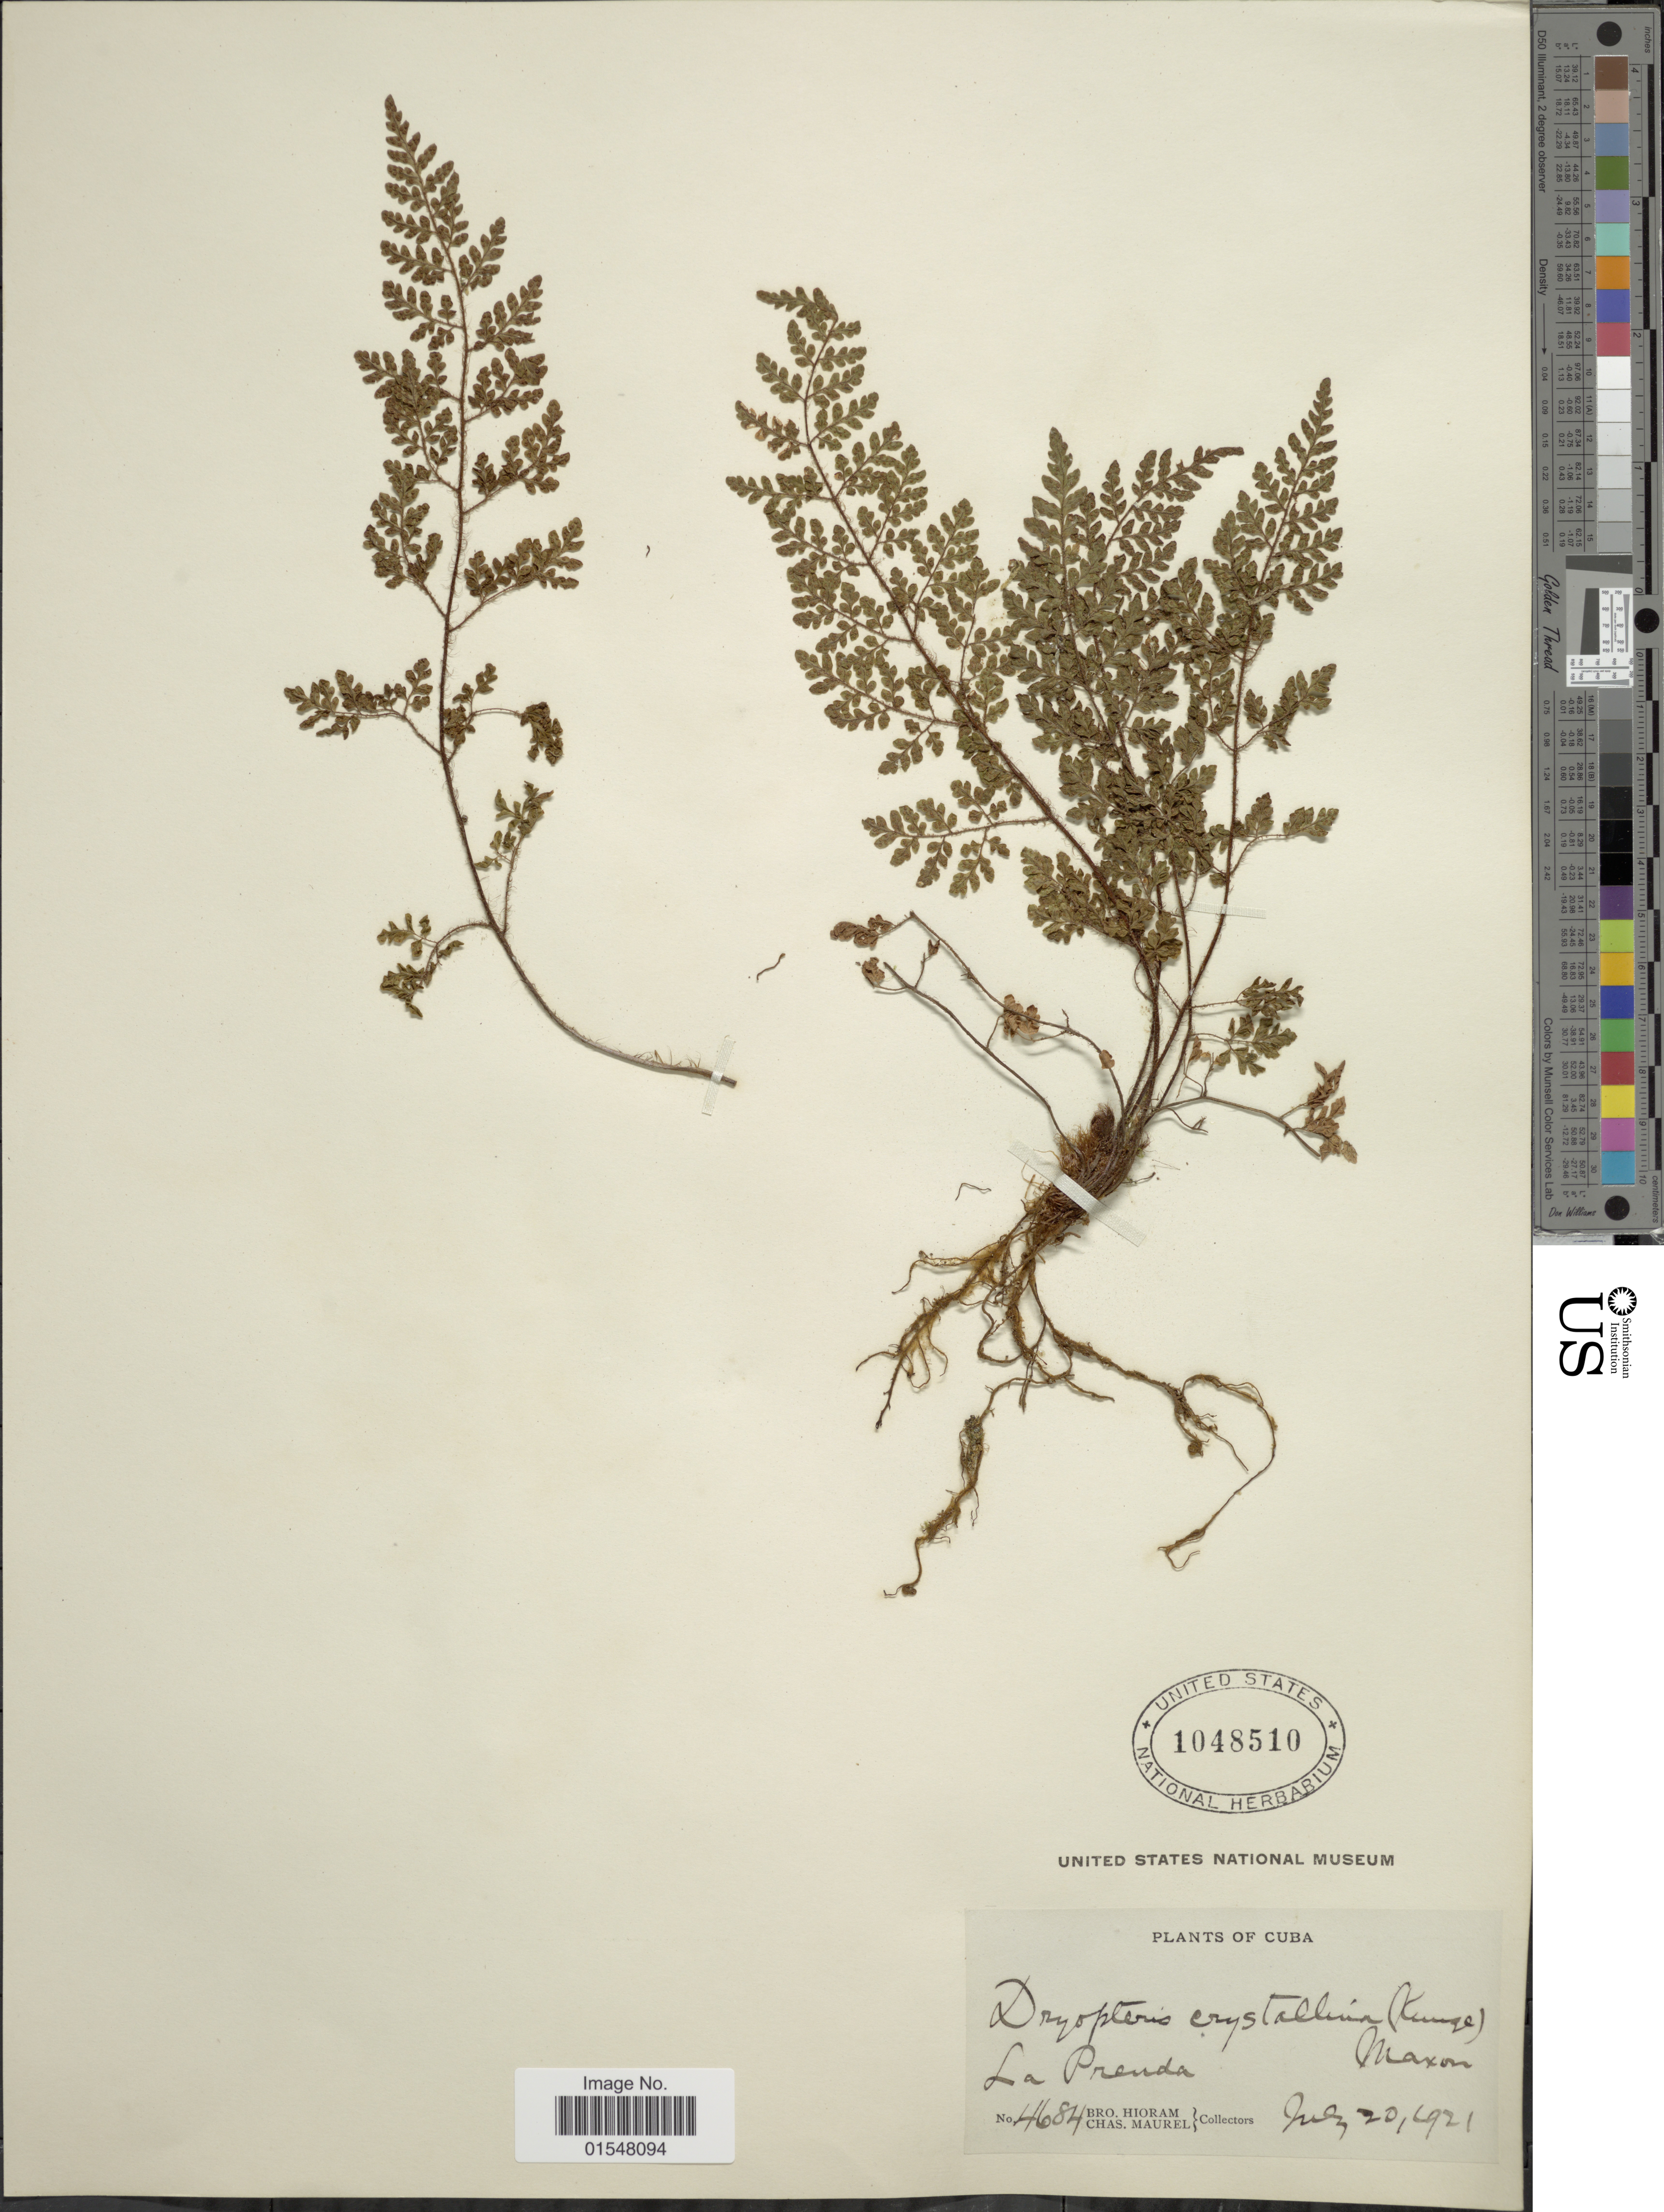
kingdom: Plantae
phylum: Tracheophyta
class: Polypodiopsida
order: Polypodiales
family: Dryopteridaceae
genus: Ctenitis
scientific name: Ctenitis crystallina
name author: (Kunze) Proctor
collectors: Bro. Hioram & C. Maurel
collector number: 4684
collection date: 1921-07-20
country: Cuba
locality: La Prenda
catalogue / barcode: US 1048510